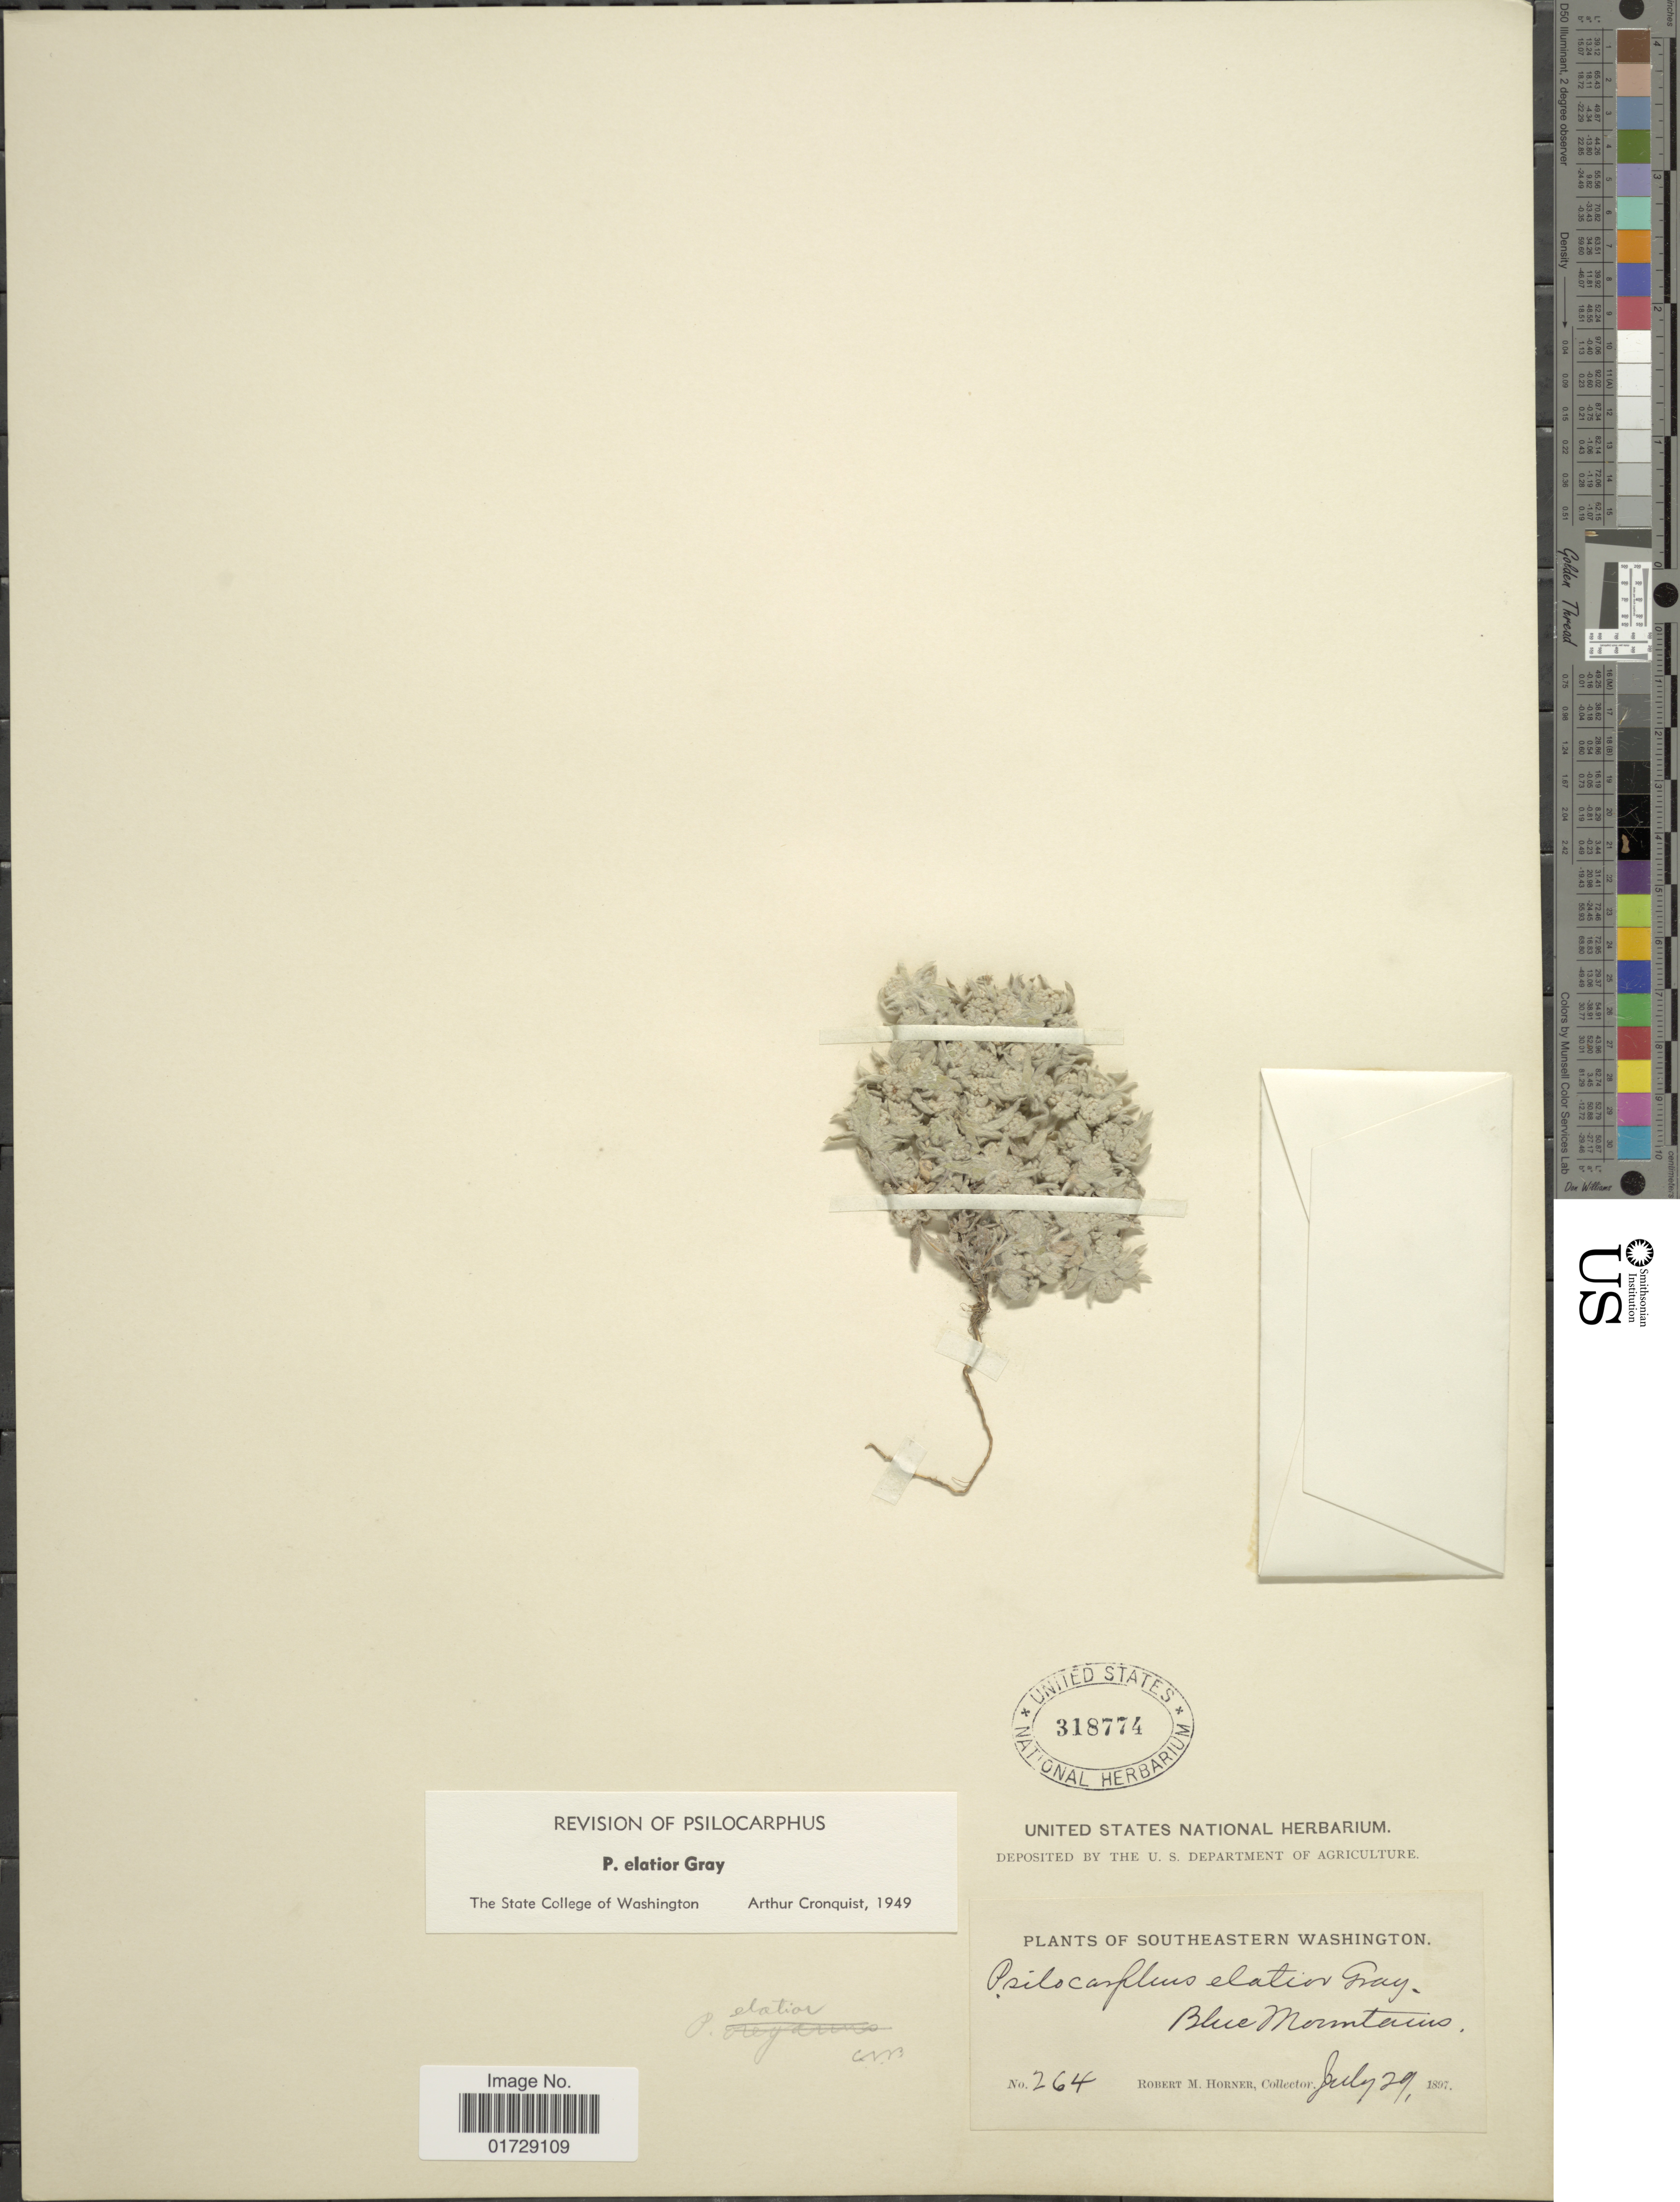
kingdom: Plantae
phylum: Tracheophyta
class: Magnoliopsida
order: Asterales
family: Asteraceae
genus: Psilocarphus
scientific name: Psilocarphus elatior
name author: (A. Gray) A. Gray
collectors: R. Horner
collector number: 264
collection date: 1897-07-29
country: United States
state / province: Washington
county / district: Clallam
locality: Southern Washington, Blue Mountains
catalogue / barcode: US 318774